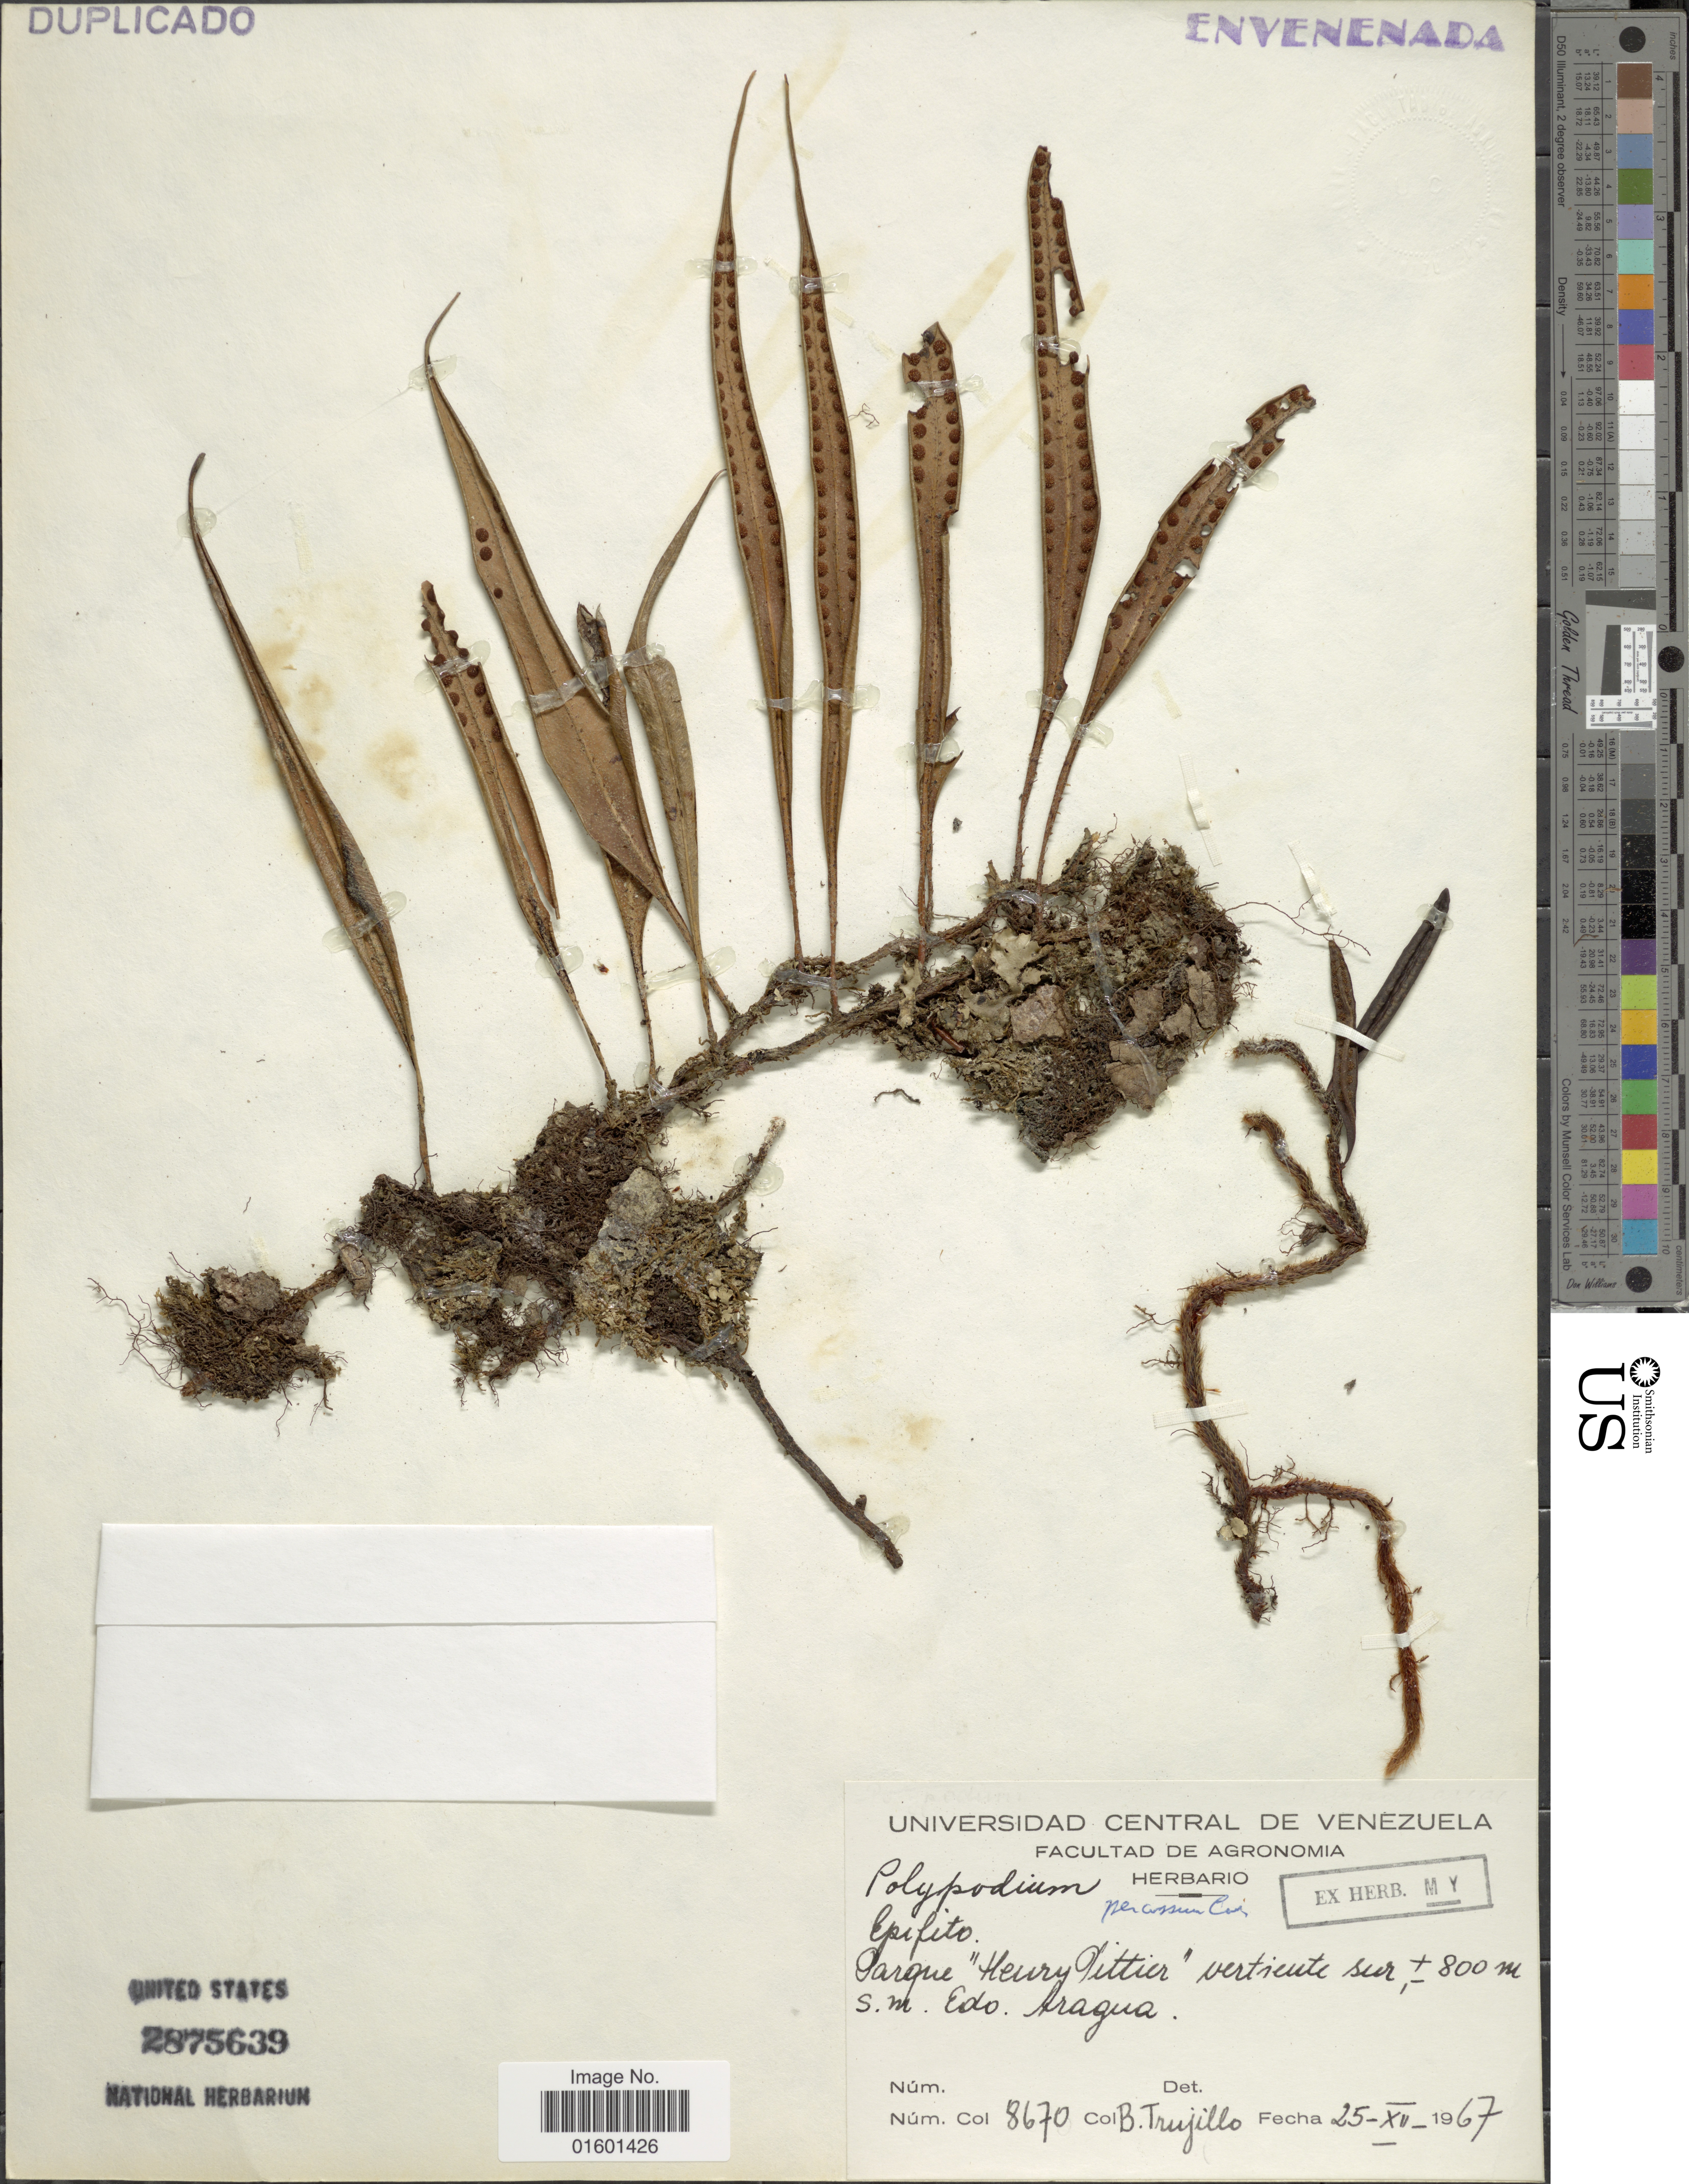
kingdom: Plantae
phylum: Tracheophyta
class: Polypodiopsida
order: Polypodiales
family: Polypodiaceae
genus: Microgramma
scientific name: Microgramma percussa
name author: (Cav.) de la Sota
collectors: B. Trujillo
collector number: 8670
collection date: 1967-12-25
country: Venezuela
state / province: Aragua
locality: Parque "Henry Pittier" verticute sur s.m.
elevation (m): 800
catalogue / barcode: US 2875639